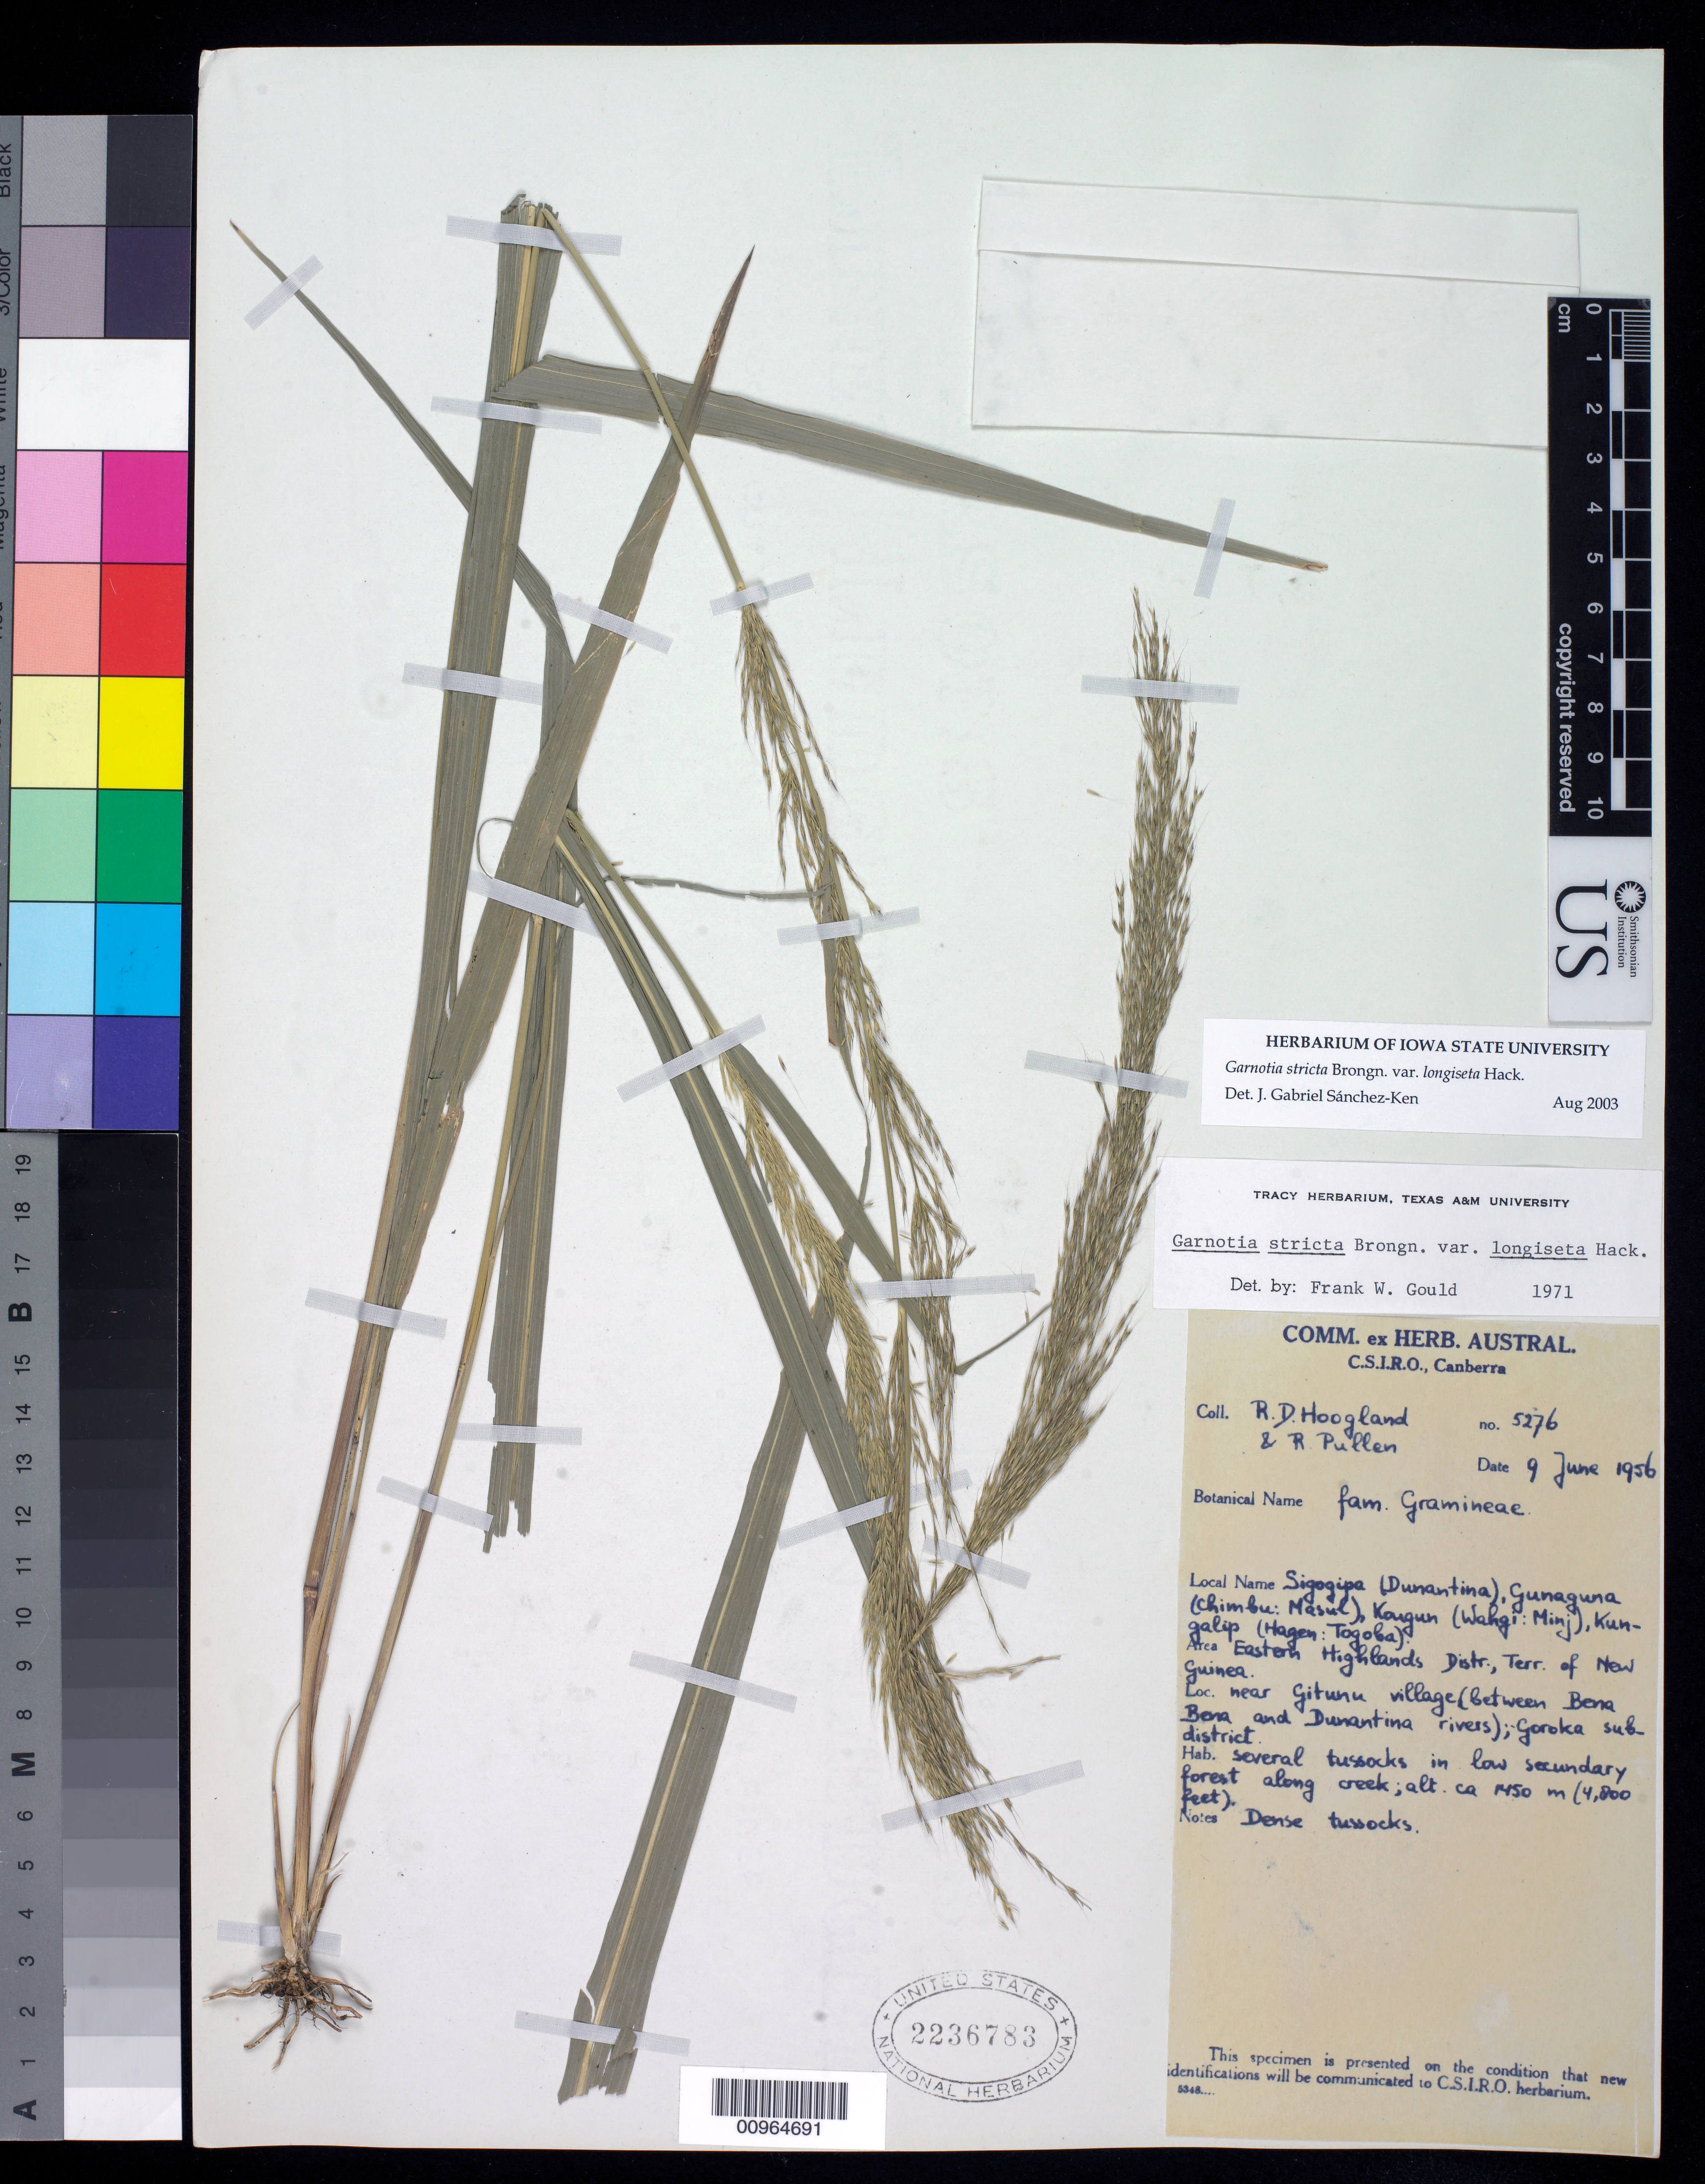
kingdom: Plantae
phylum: Tracheophyta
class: Liliopsida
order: Poales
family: Poaceae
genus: Garnotia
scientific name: Garnotia stricta var. longiseta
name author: Hack. in Kneuck.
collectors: R. D. Hoogland & R. Pullen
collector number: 5286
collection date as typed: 09 Jun 1956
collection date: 1956-06-09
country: Papua New Guinea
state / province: Eastern Highlands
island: New Guinea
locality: Near Gitunu village (between Bena Bena and Dunantina rivers); Goroke sub-district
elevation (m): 1463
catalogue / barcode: US 2236783